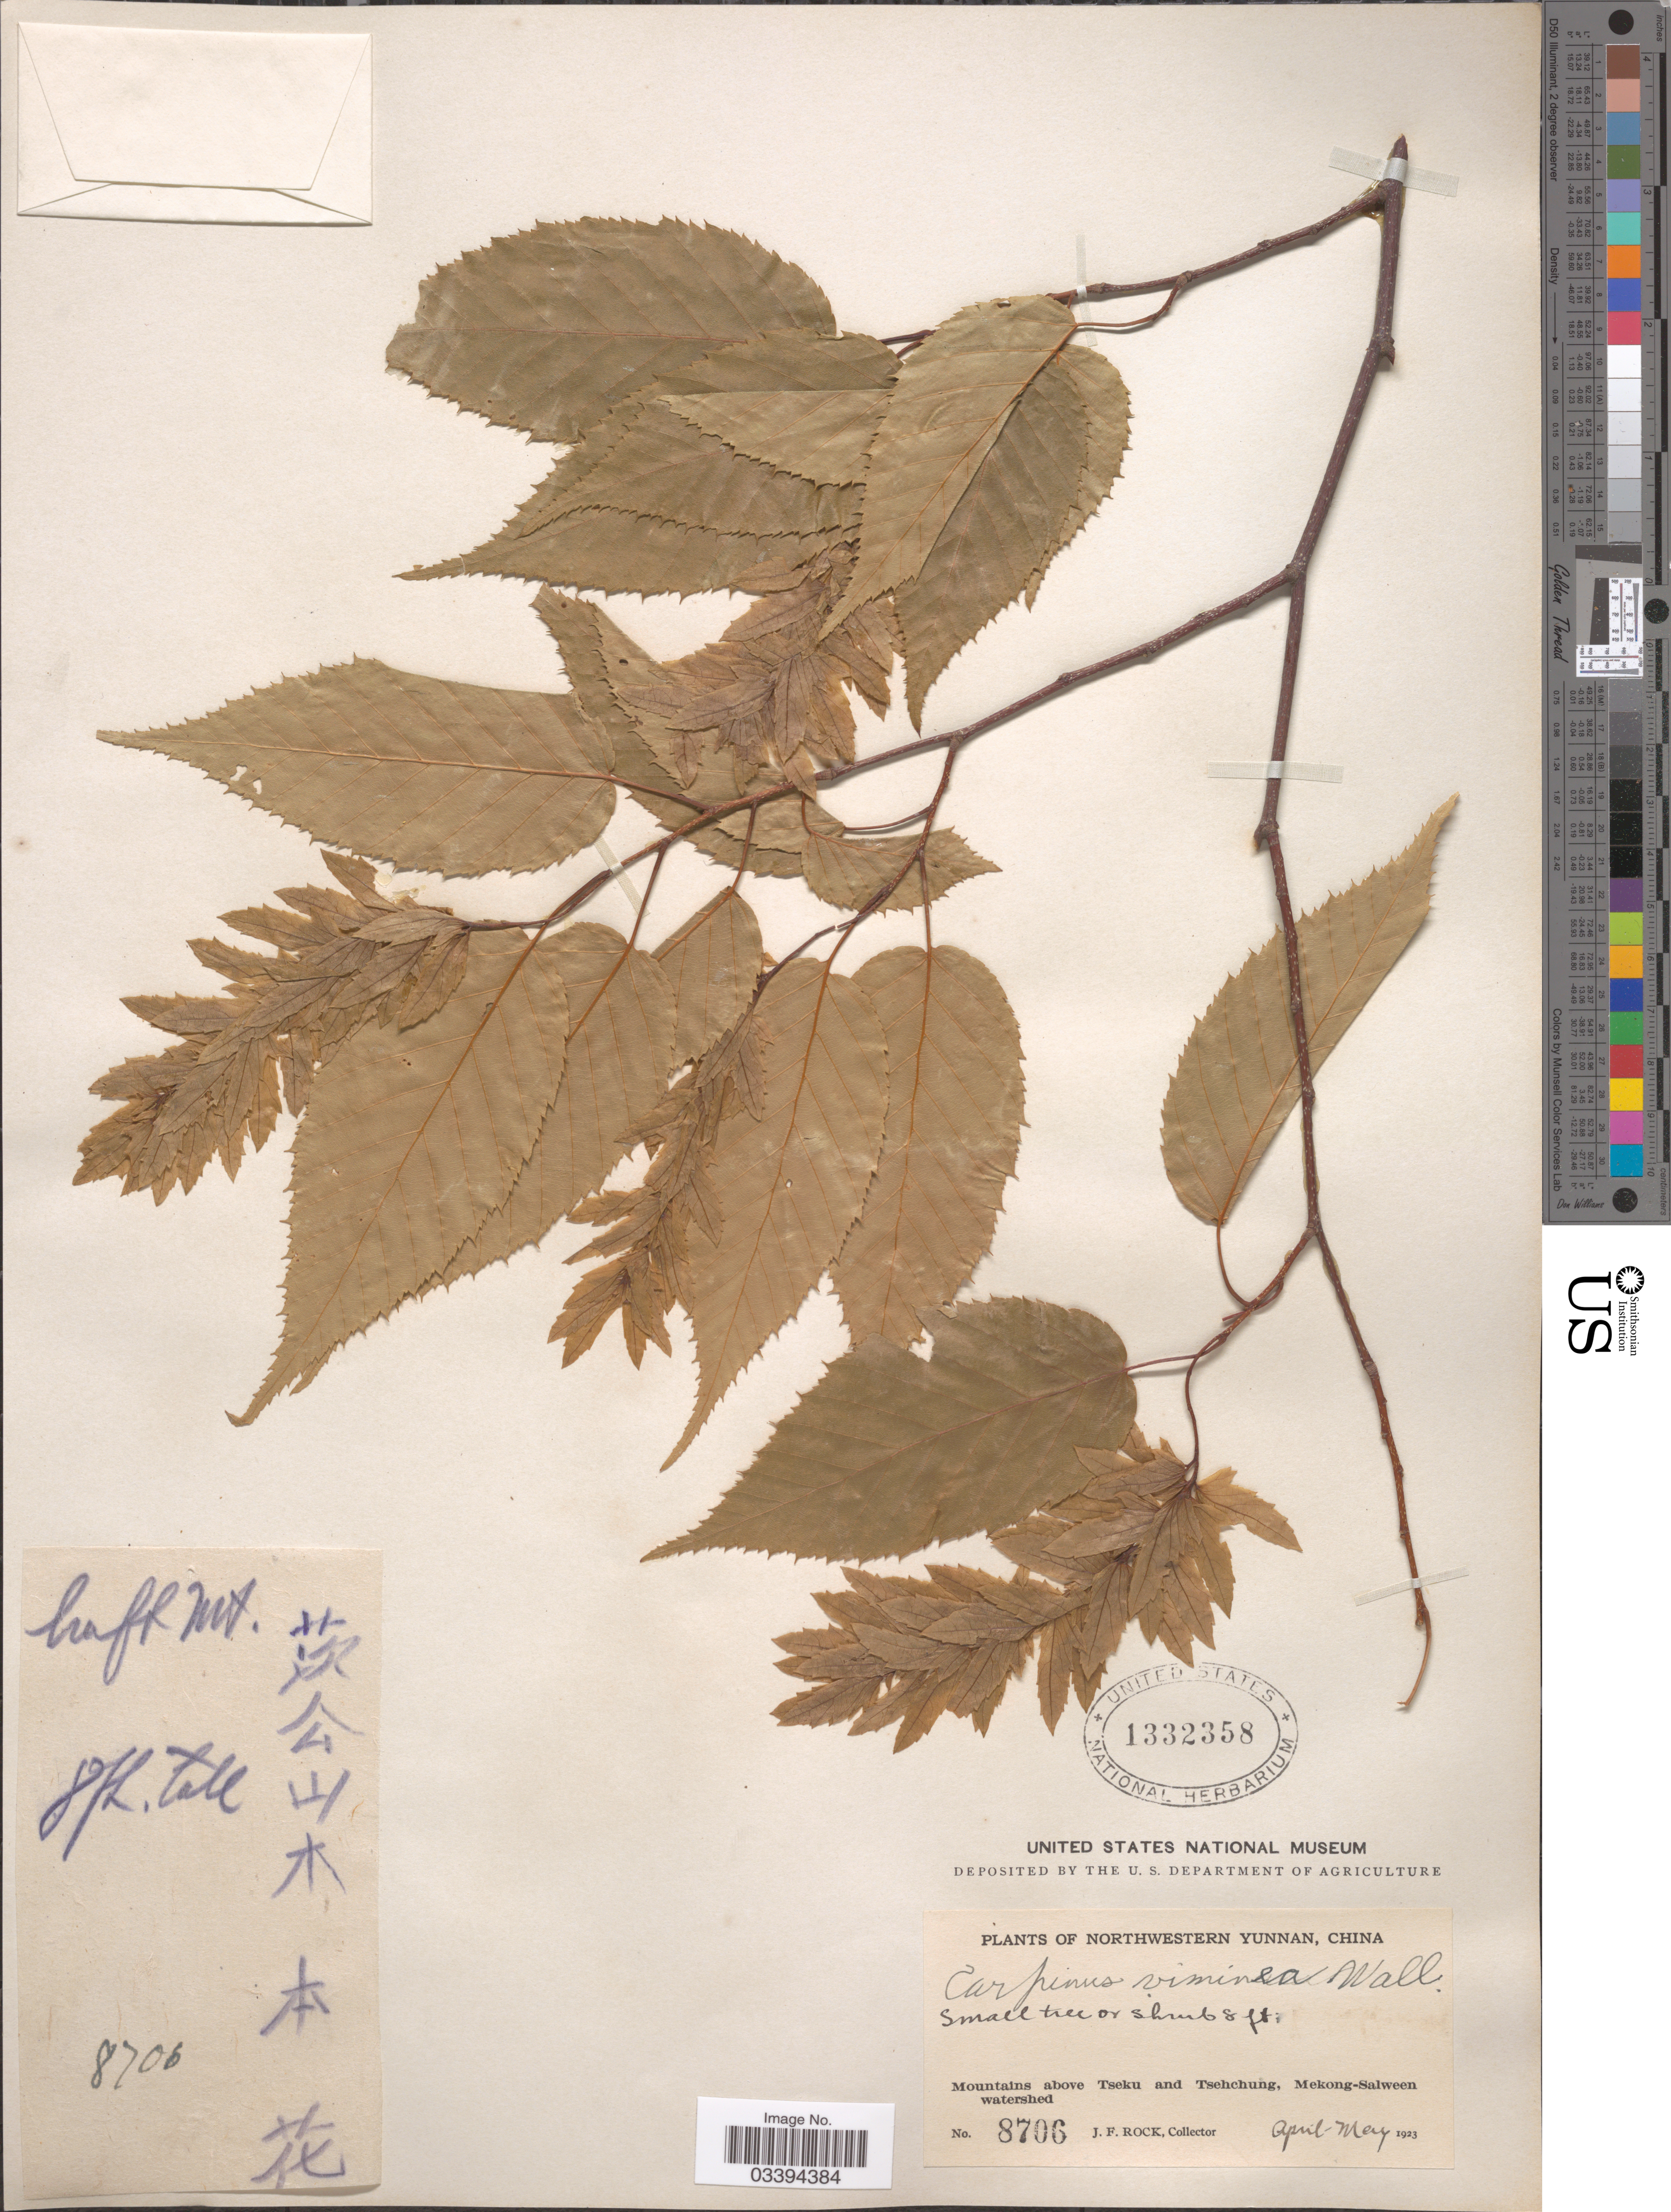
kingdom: Plantae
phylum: Tracheophyta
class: Magnoliopsida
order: Fagales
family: Betulaceae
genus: Carpinus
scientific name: Carpinus viminea var. viminea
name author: Lindl. ex Wall.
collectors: J. Rock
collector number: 8706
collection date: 1923-04/1923-05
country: China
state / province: Yunnan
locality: Northwestern Yunnan. Mountains above Tseku and Tsehchung, Mekong-Salween watershed.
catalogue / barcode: US 1332358